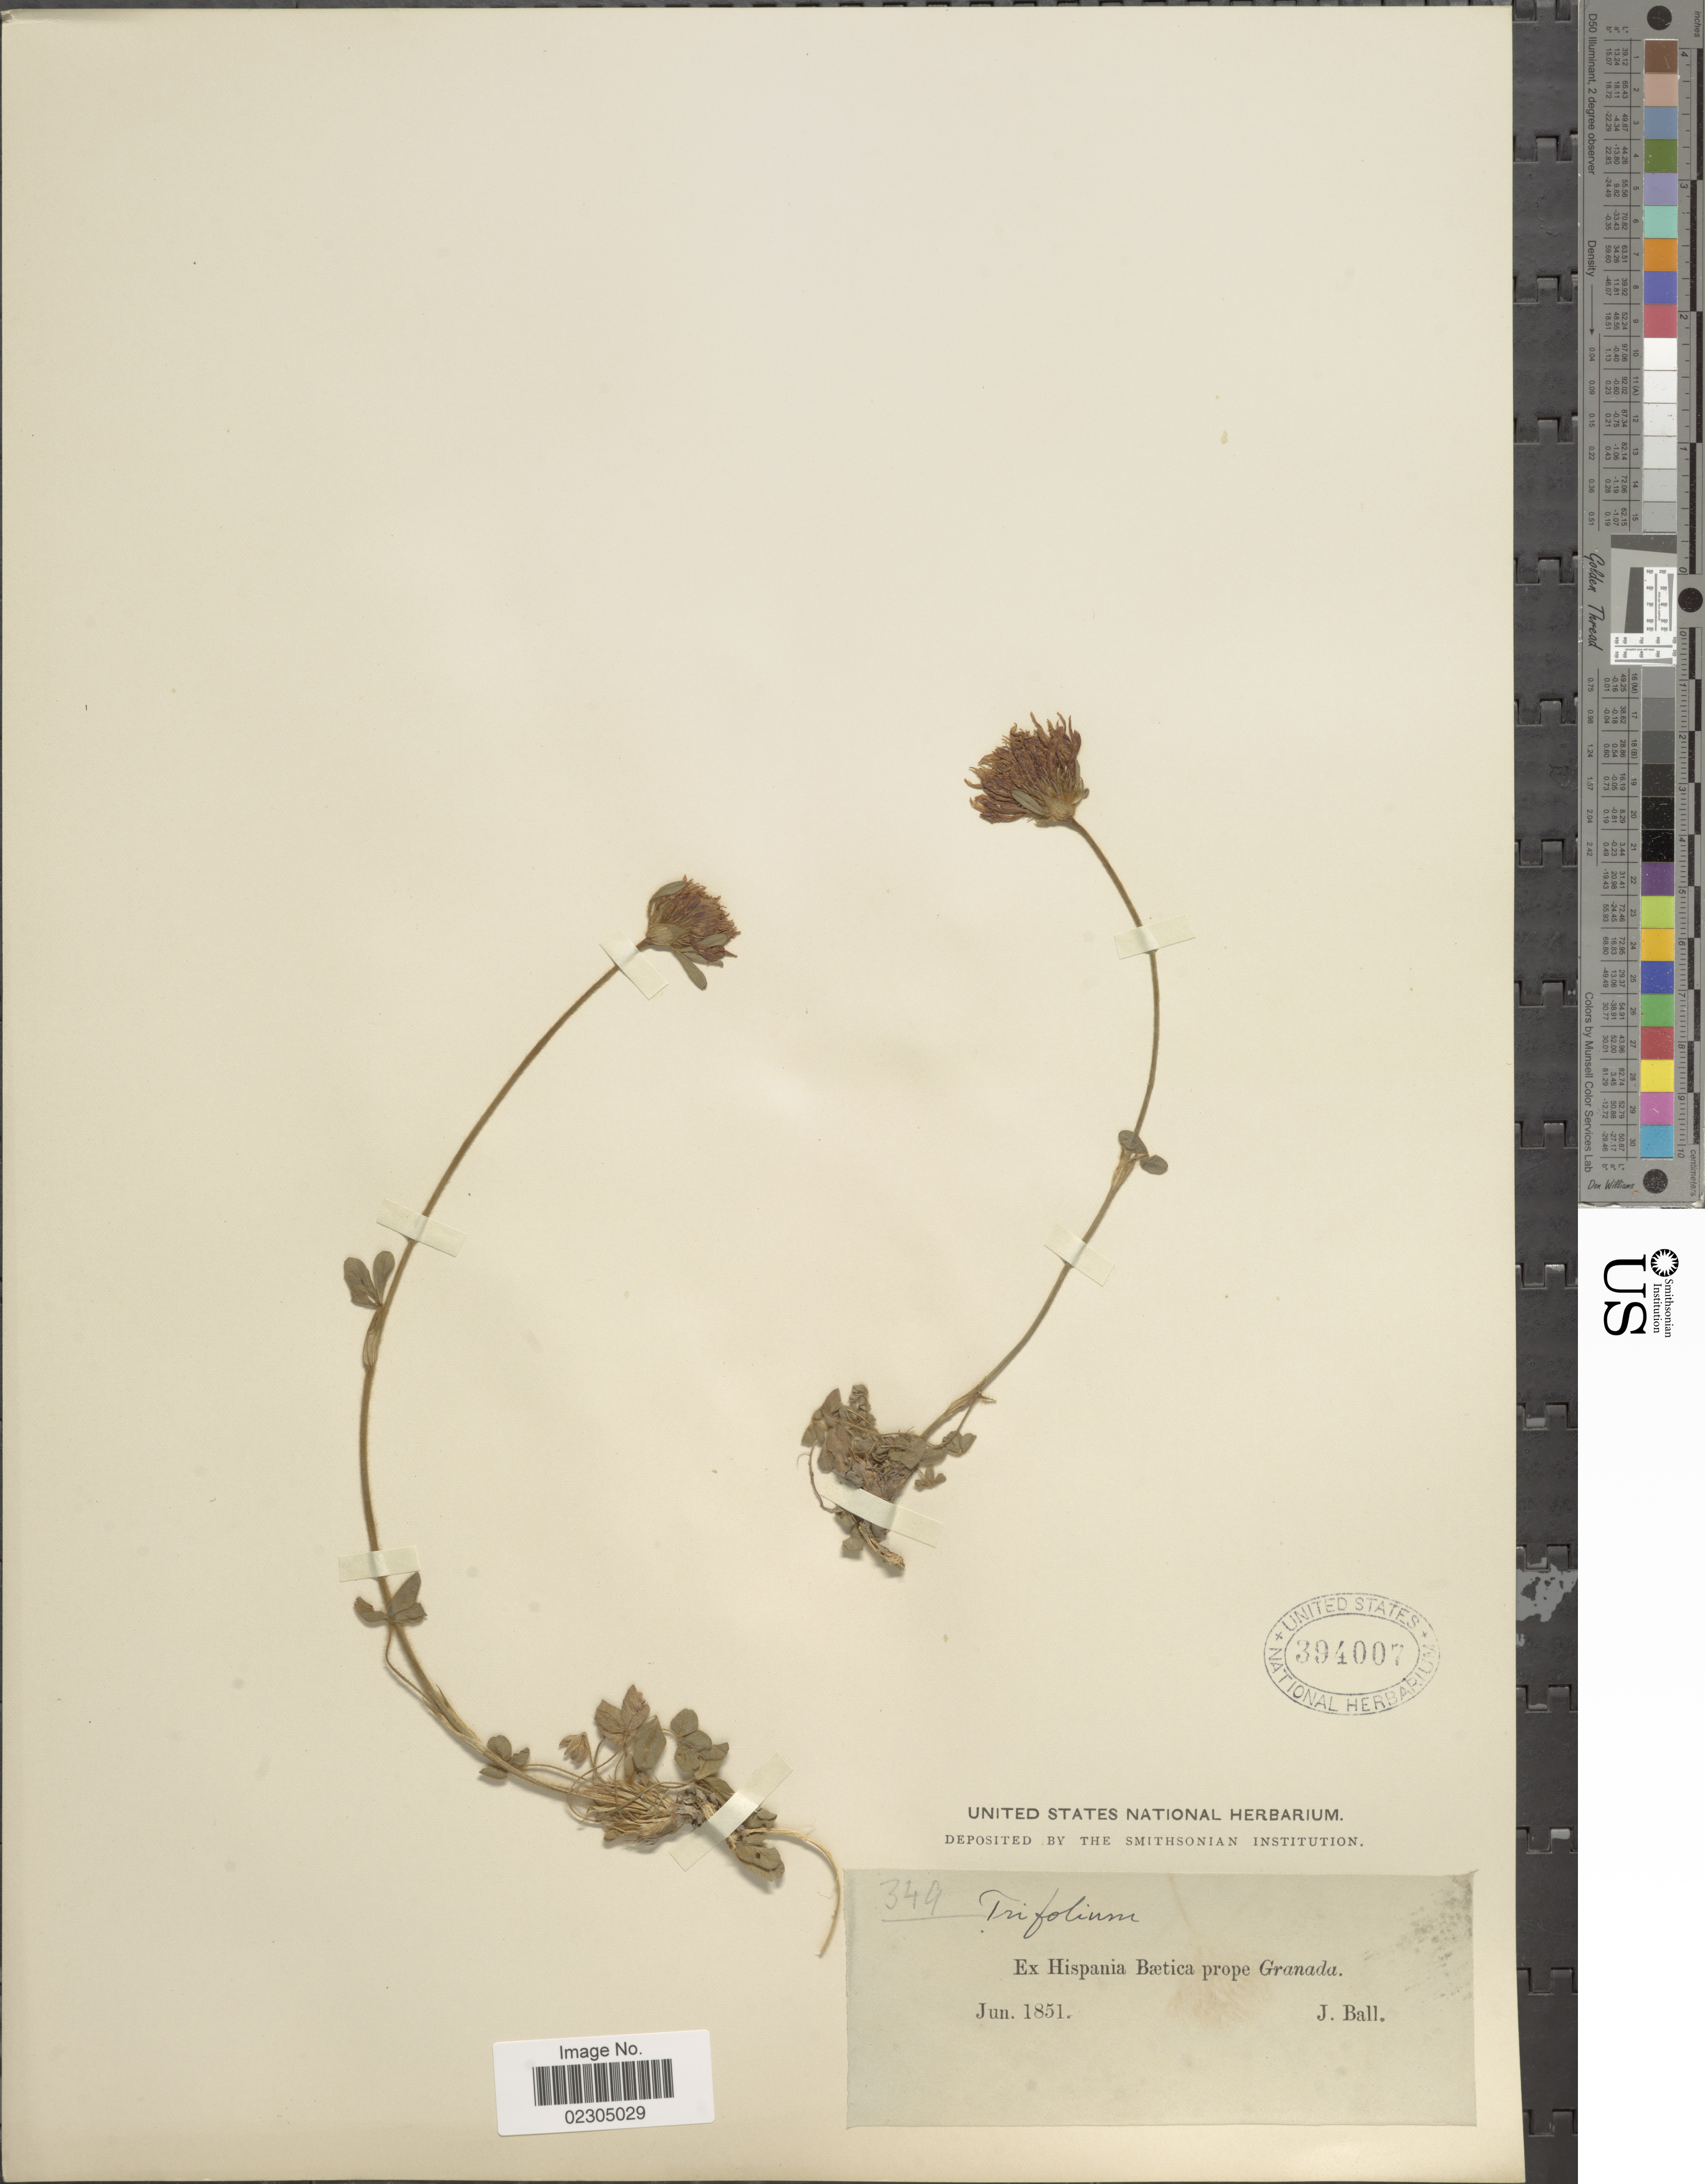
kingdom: Plantae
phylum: Tracheophyta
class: Magnoliopsida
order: Fabales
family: Fabaceae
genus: Trifolium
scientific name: Trifolium sp.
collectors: J. Ball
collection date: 1851-06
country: Spain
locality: Ex Hispania Baetica prope Granada.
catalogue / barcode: US 394007